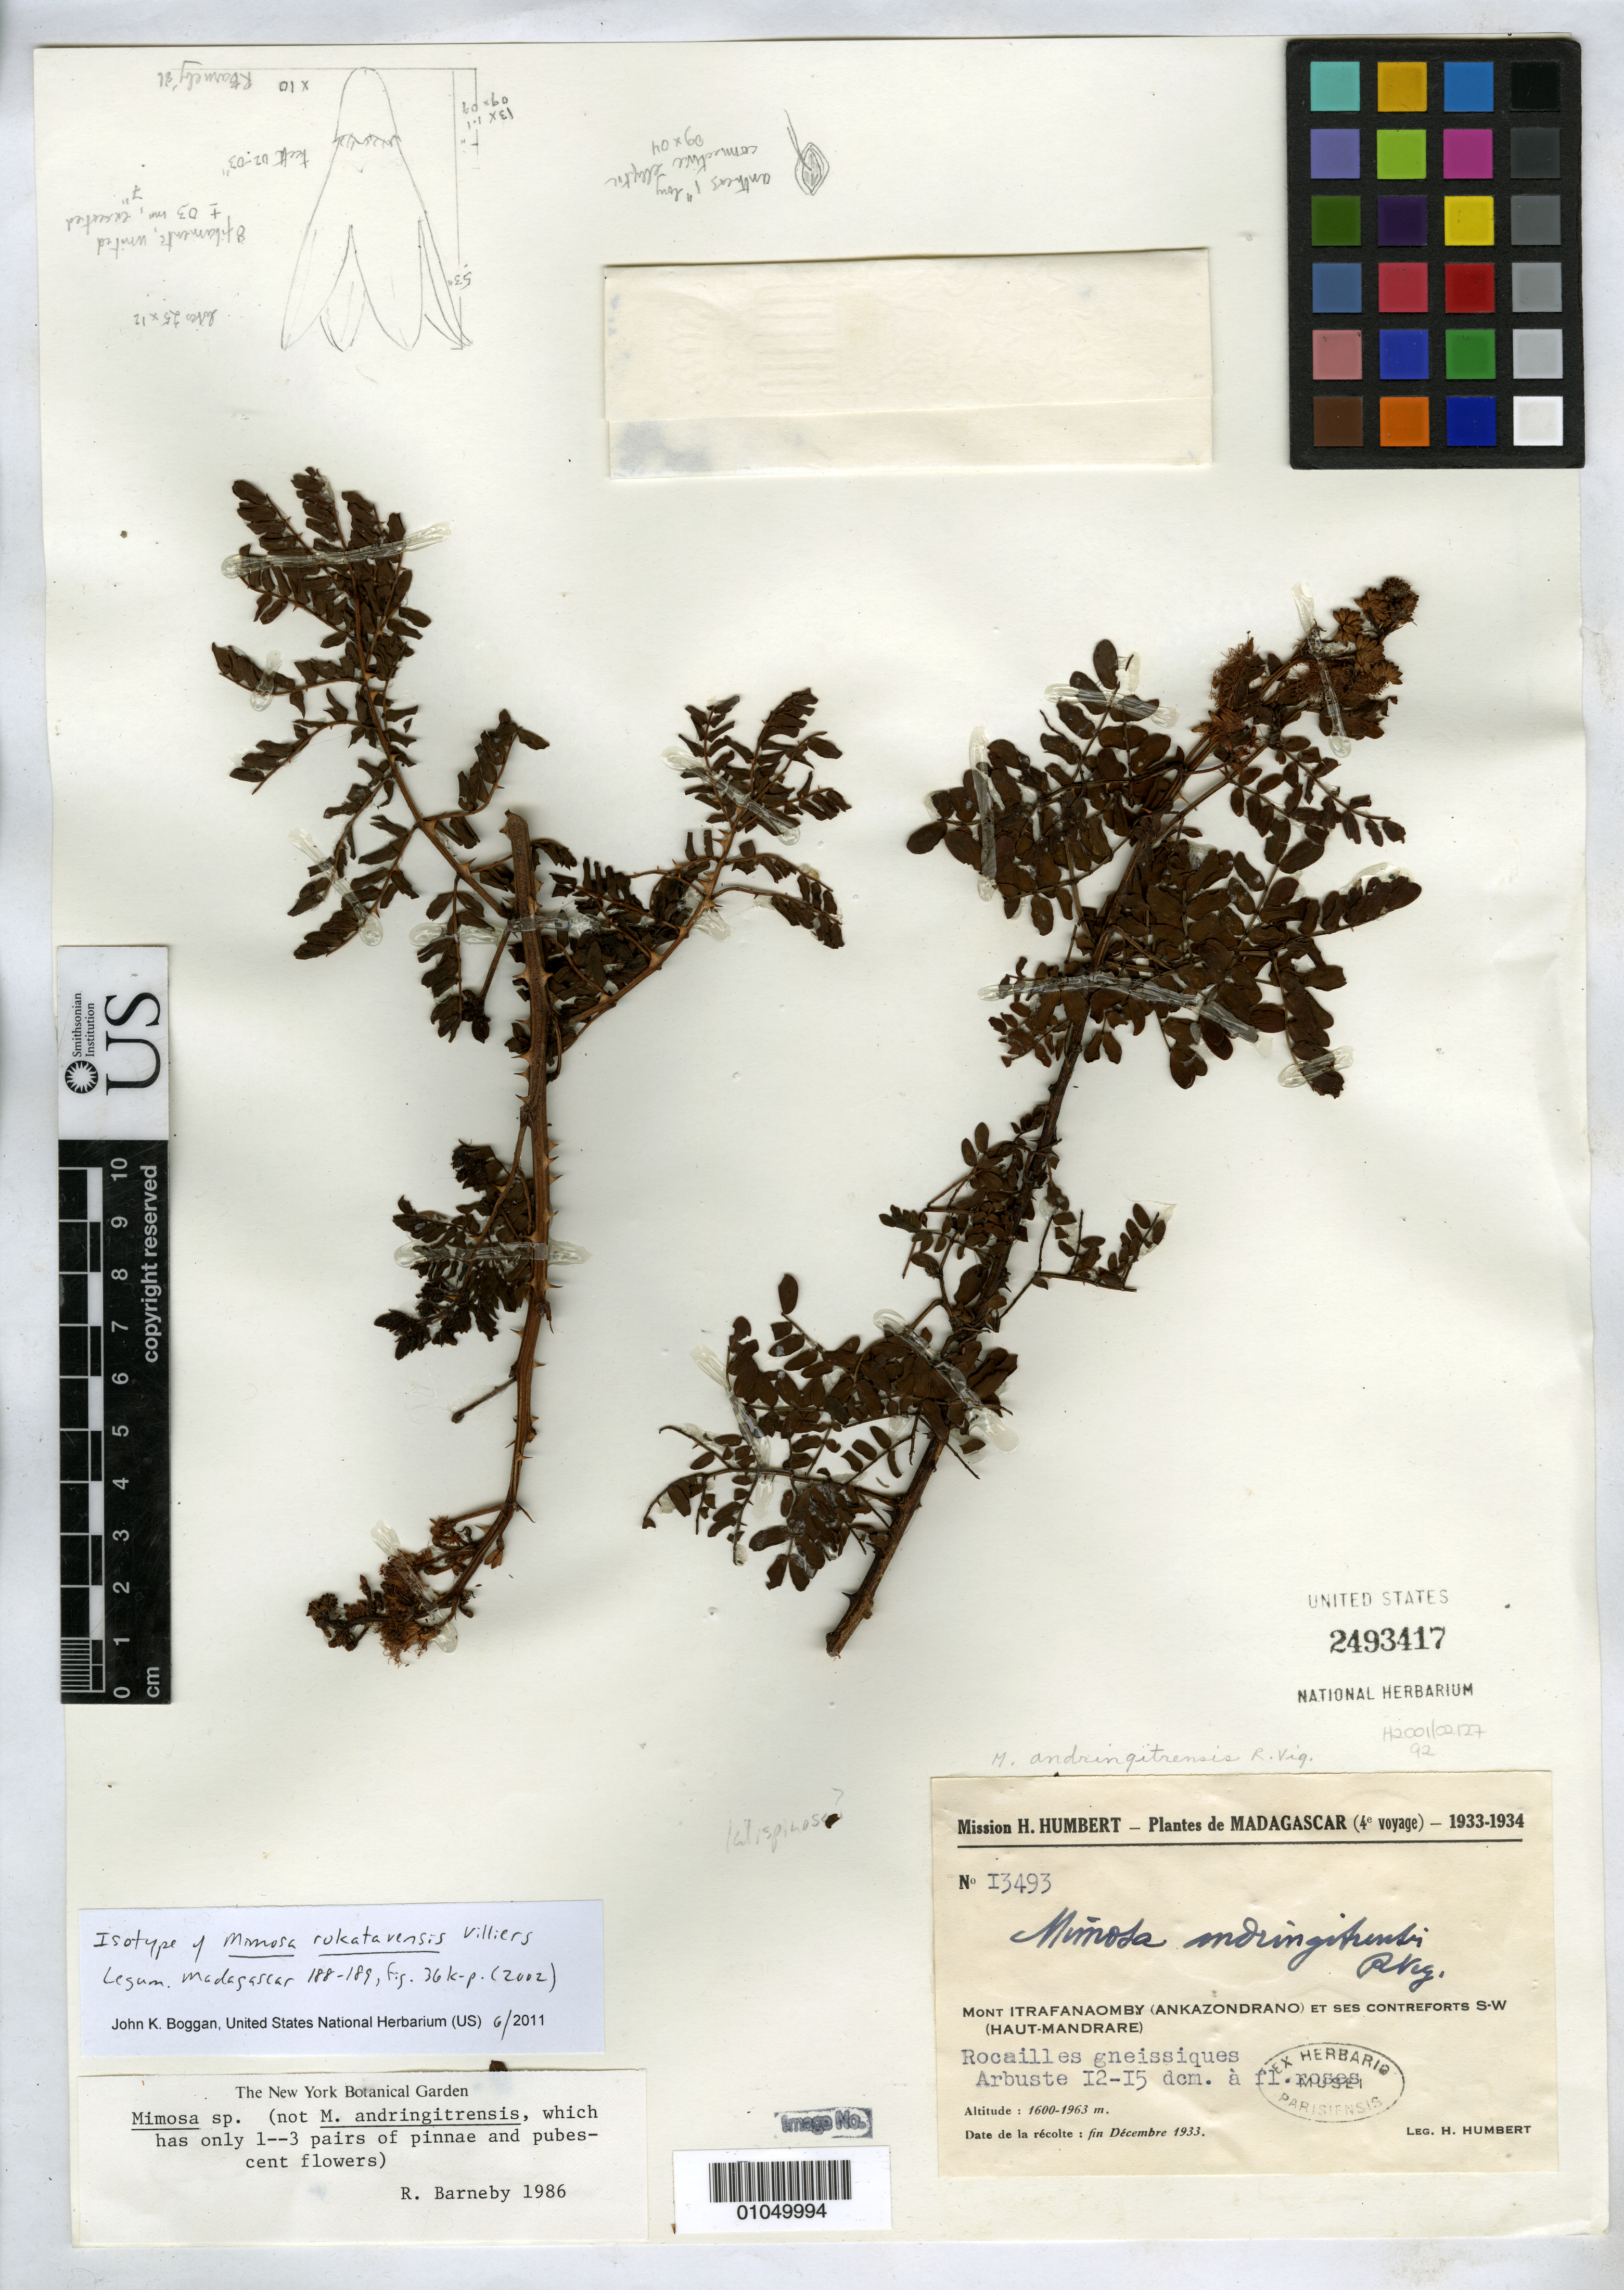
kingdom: Plantae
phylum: Tracheophyta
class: Magnoliopsida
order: Fabales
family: Fabaceae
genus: Mimosa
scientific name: Mimosa rokatavensis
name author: Villiers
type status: Isotype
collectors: H. Humbert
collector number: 13493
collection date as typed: Dec 1933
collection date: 1933-12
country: Madagascar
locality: Mont Itrafanaomby (Ankazondrano) et ses contreforts S-W (Haut-Mandrare).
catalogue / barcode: US 2493417